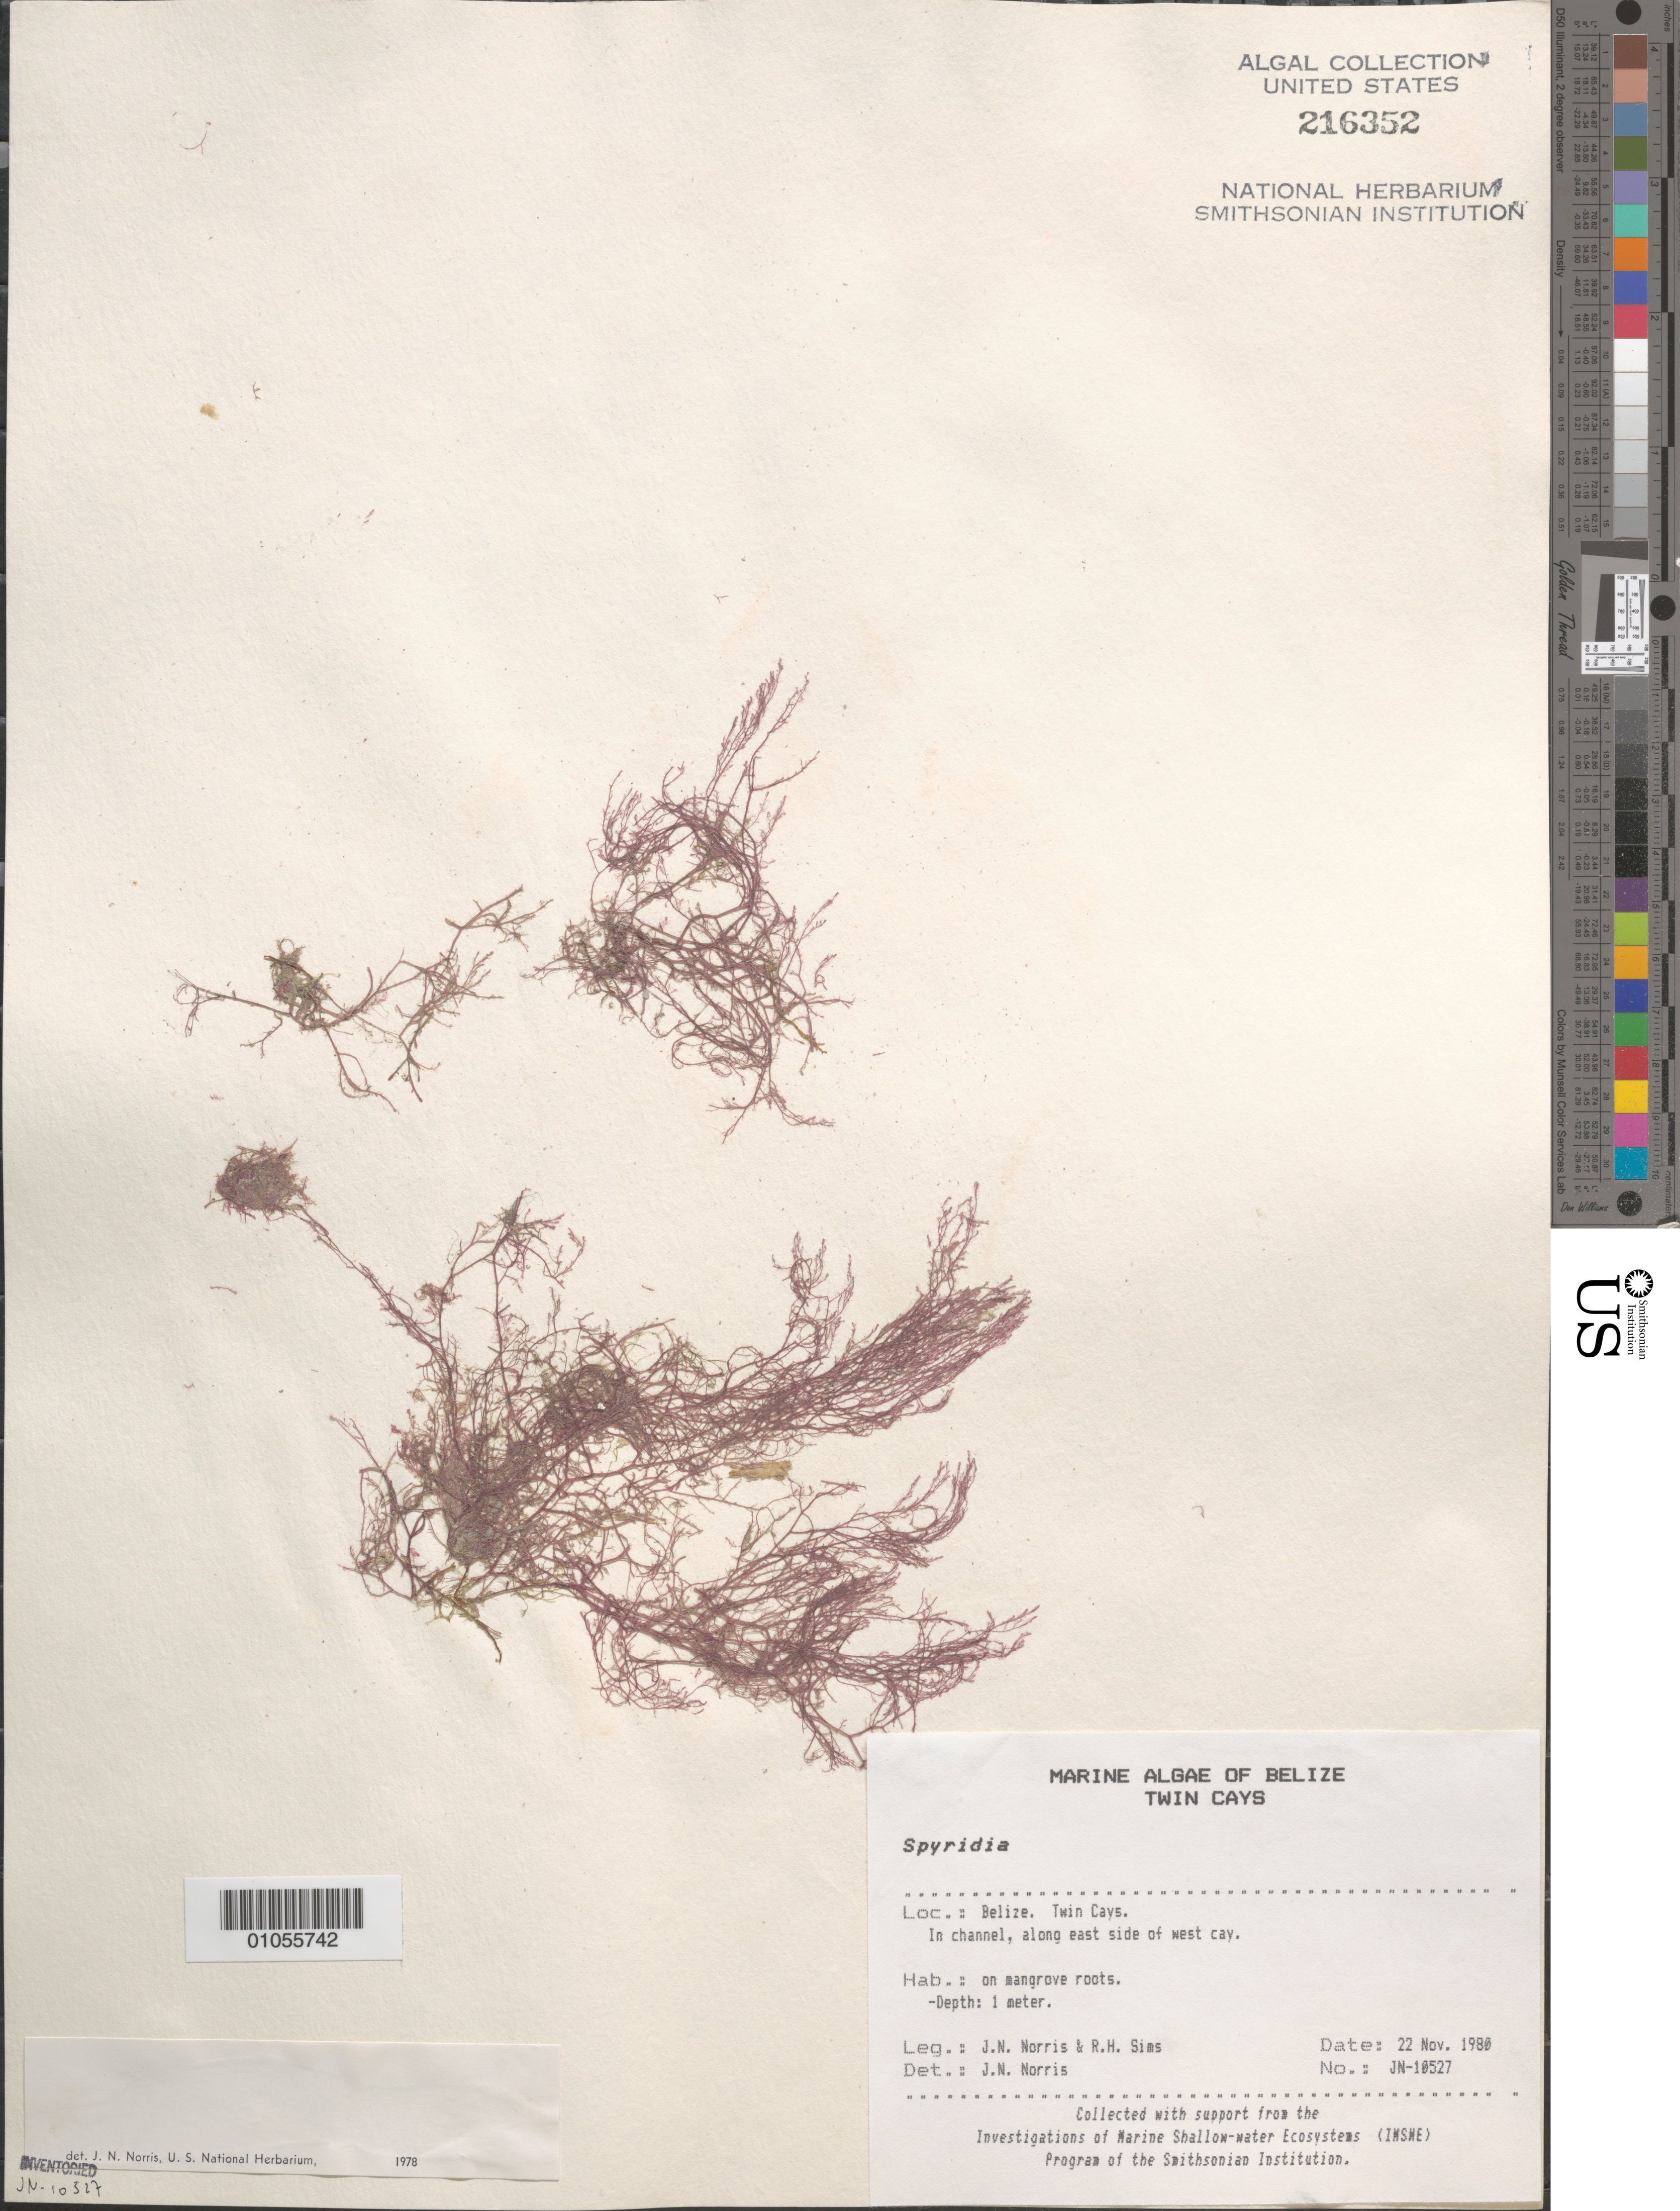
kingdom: Plantae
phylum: Rhodophyta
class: Florideophyceae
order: Ceramiales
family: Spyridiaceae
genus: Spyridia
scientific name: Spyridia sp.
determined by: Norris, James N.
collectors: J. N. Norris & R. H. Sims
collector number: JN-10527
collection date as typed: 22 Nov 1980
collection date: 1980-11-22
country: Belize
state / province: Stann Creek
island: West Cay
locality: In channel along east side of West Cay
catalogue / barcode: US 216352